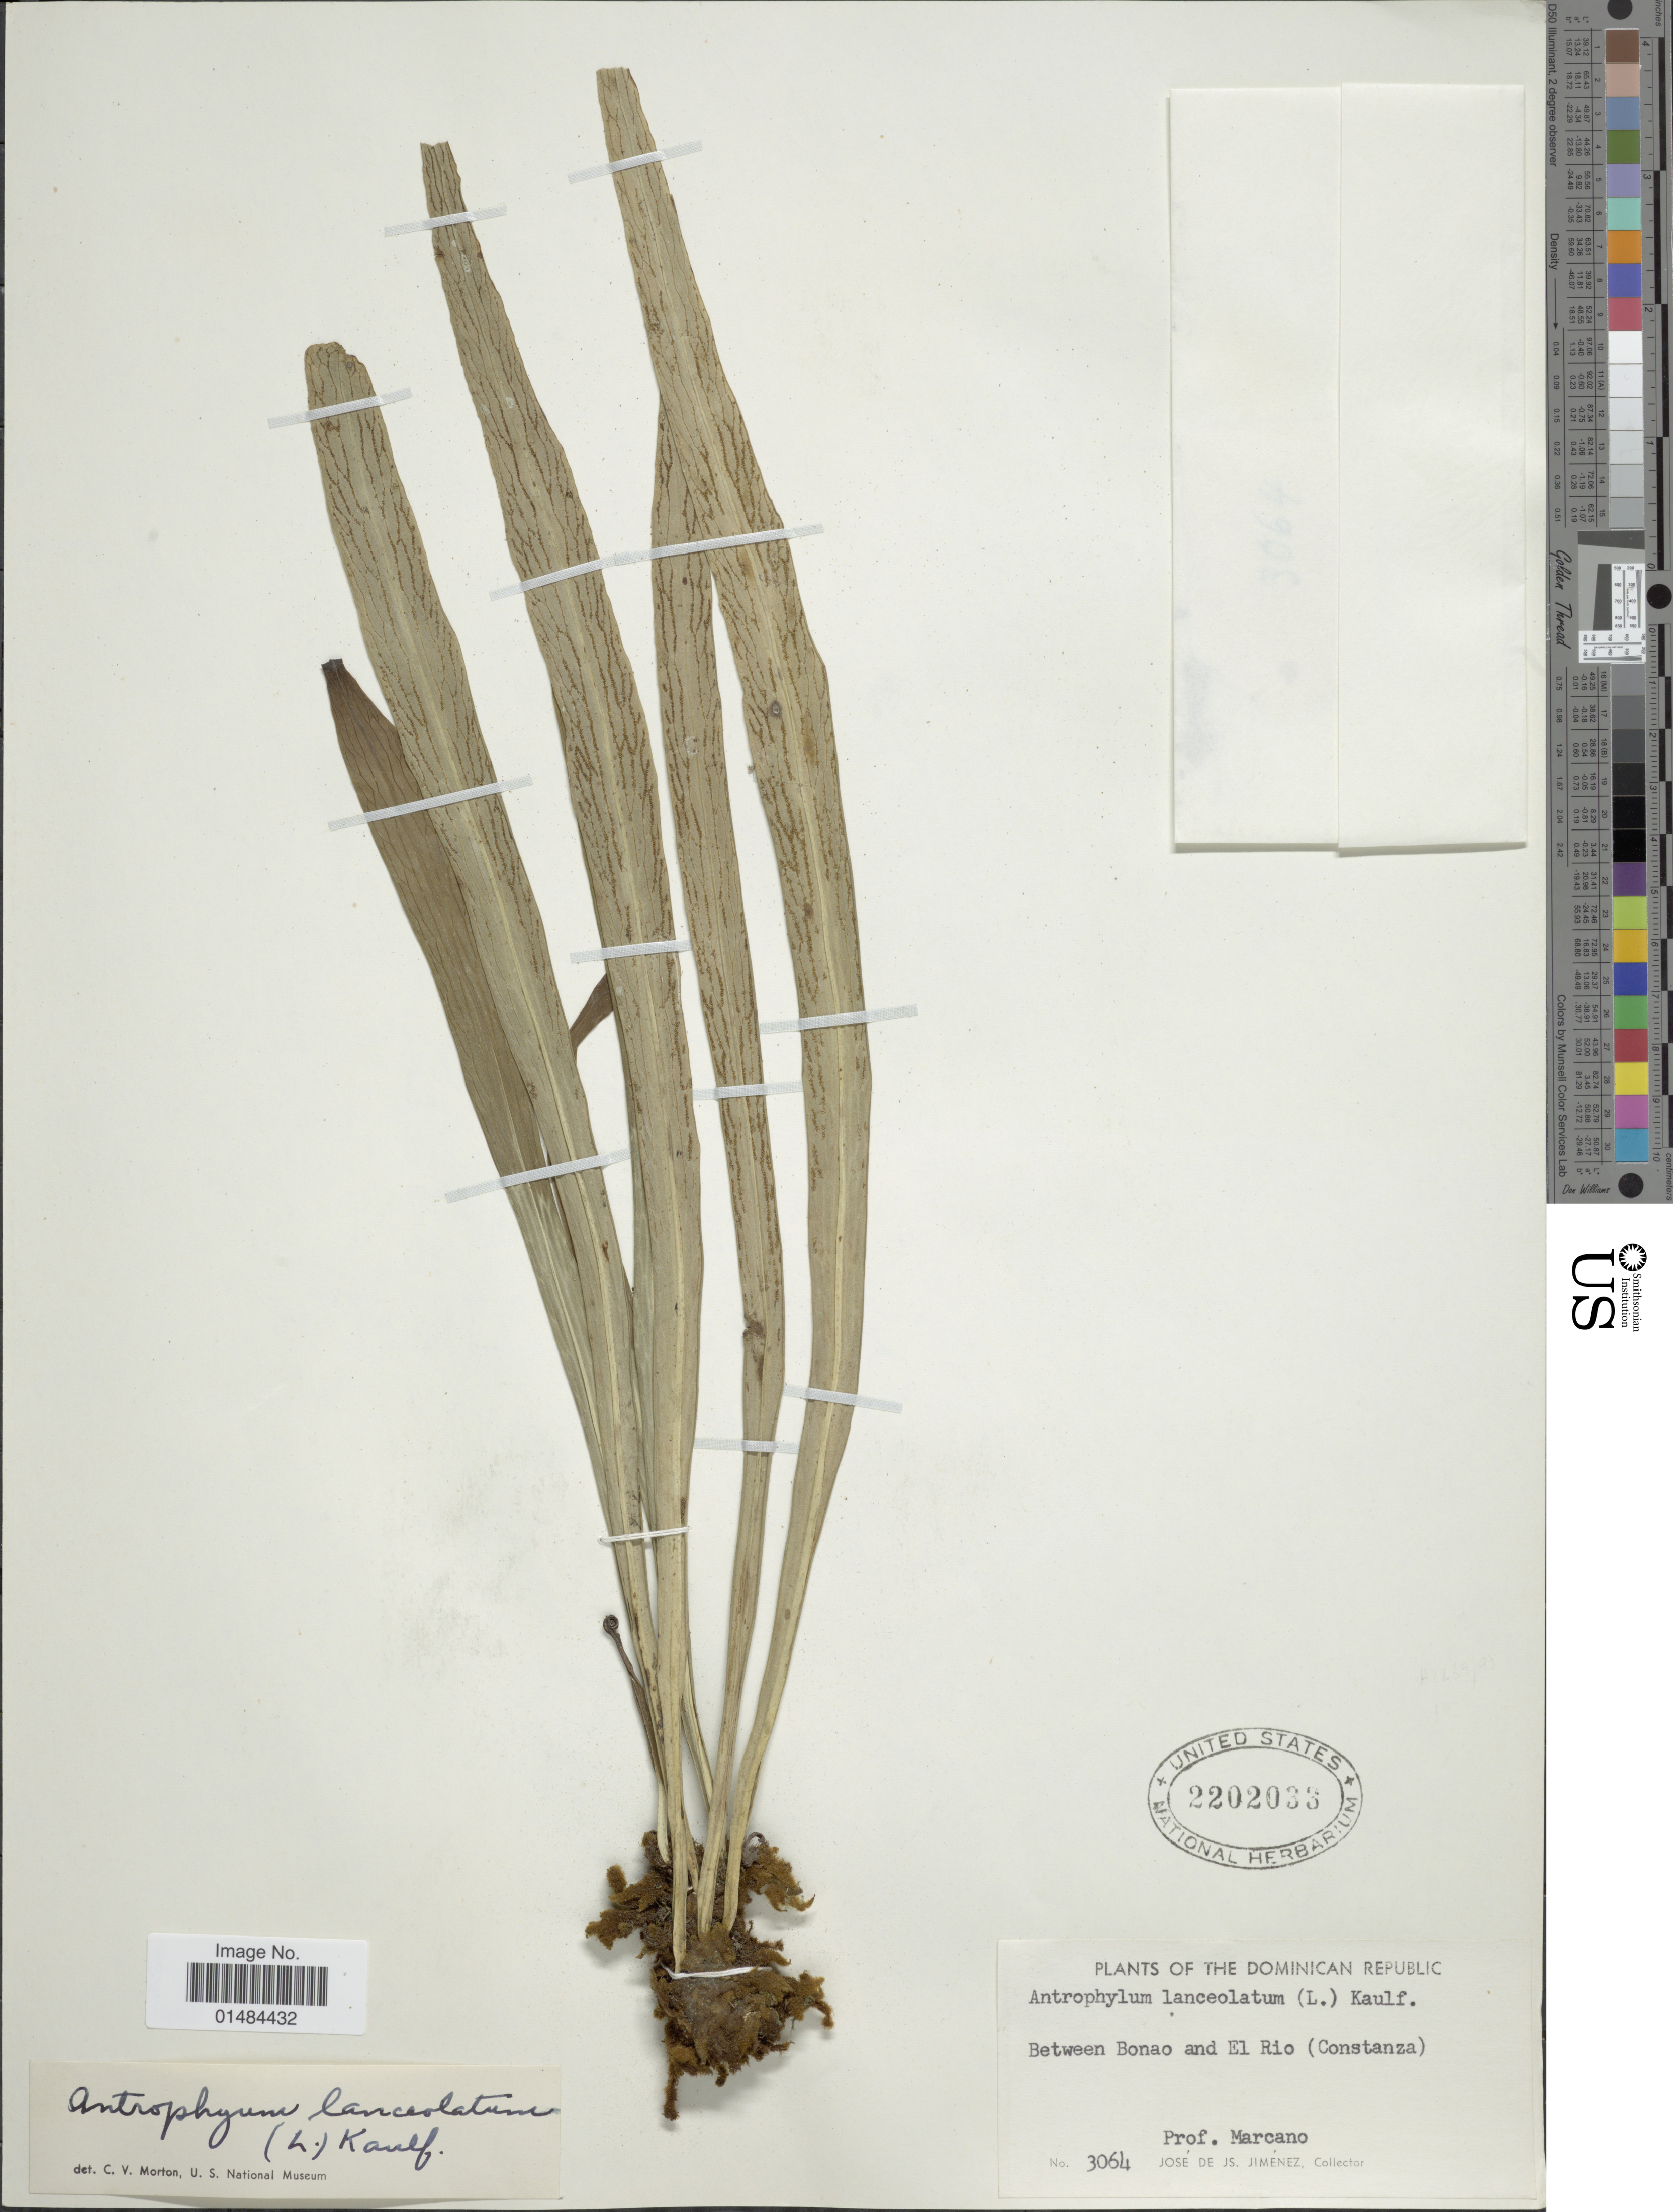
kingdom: Plantae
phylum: Tracheophyta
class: Polypodiopsida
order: Polypodiales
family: Pteridaceae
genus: Polytaenium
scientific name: Polytaenium lanceolatum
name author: (L.) Desv.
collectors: -. Marcano & J. J. Jiménez Almonte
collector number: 3064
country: Dominican Republic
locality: Dominican Republic, between Bonao and El Rio (Constanza).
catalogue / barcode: US 2202033